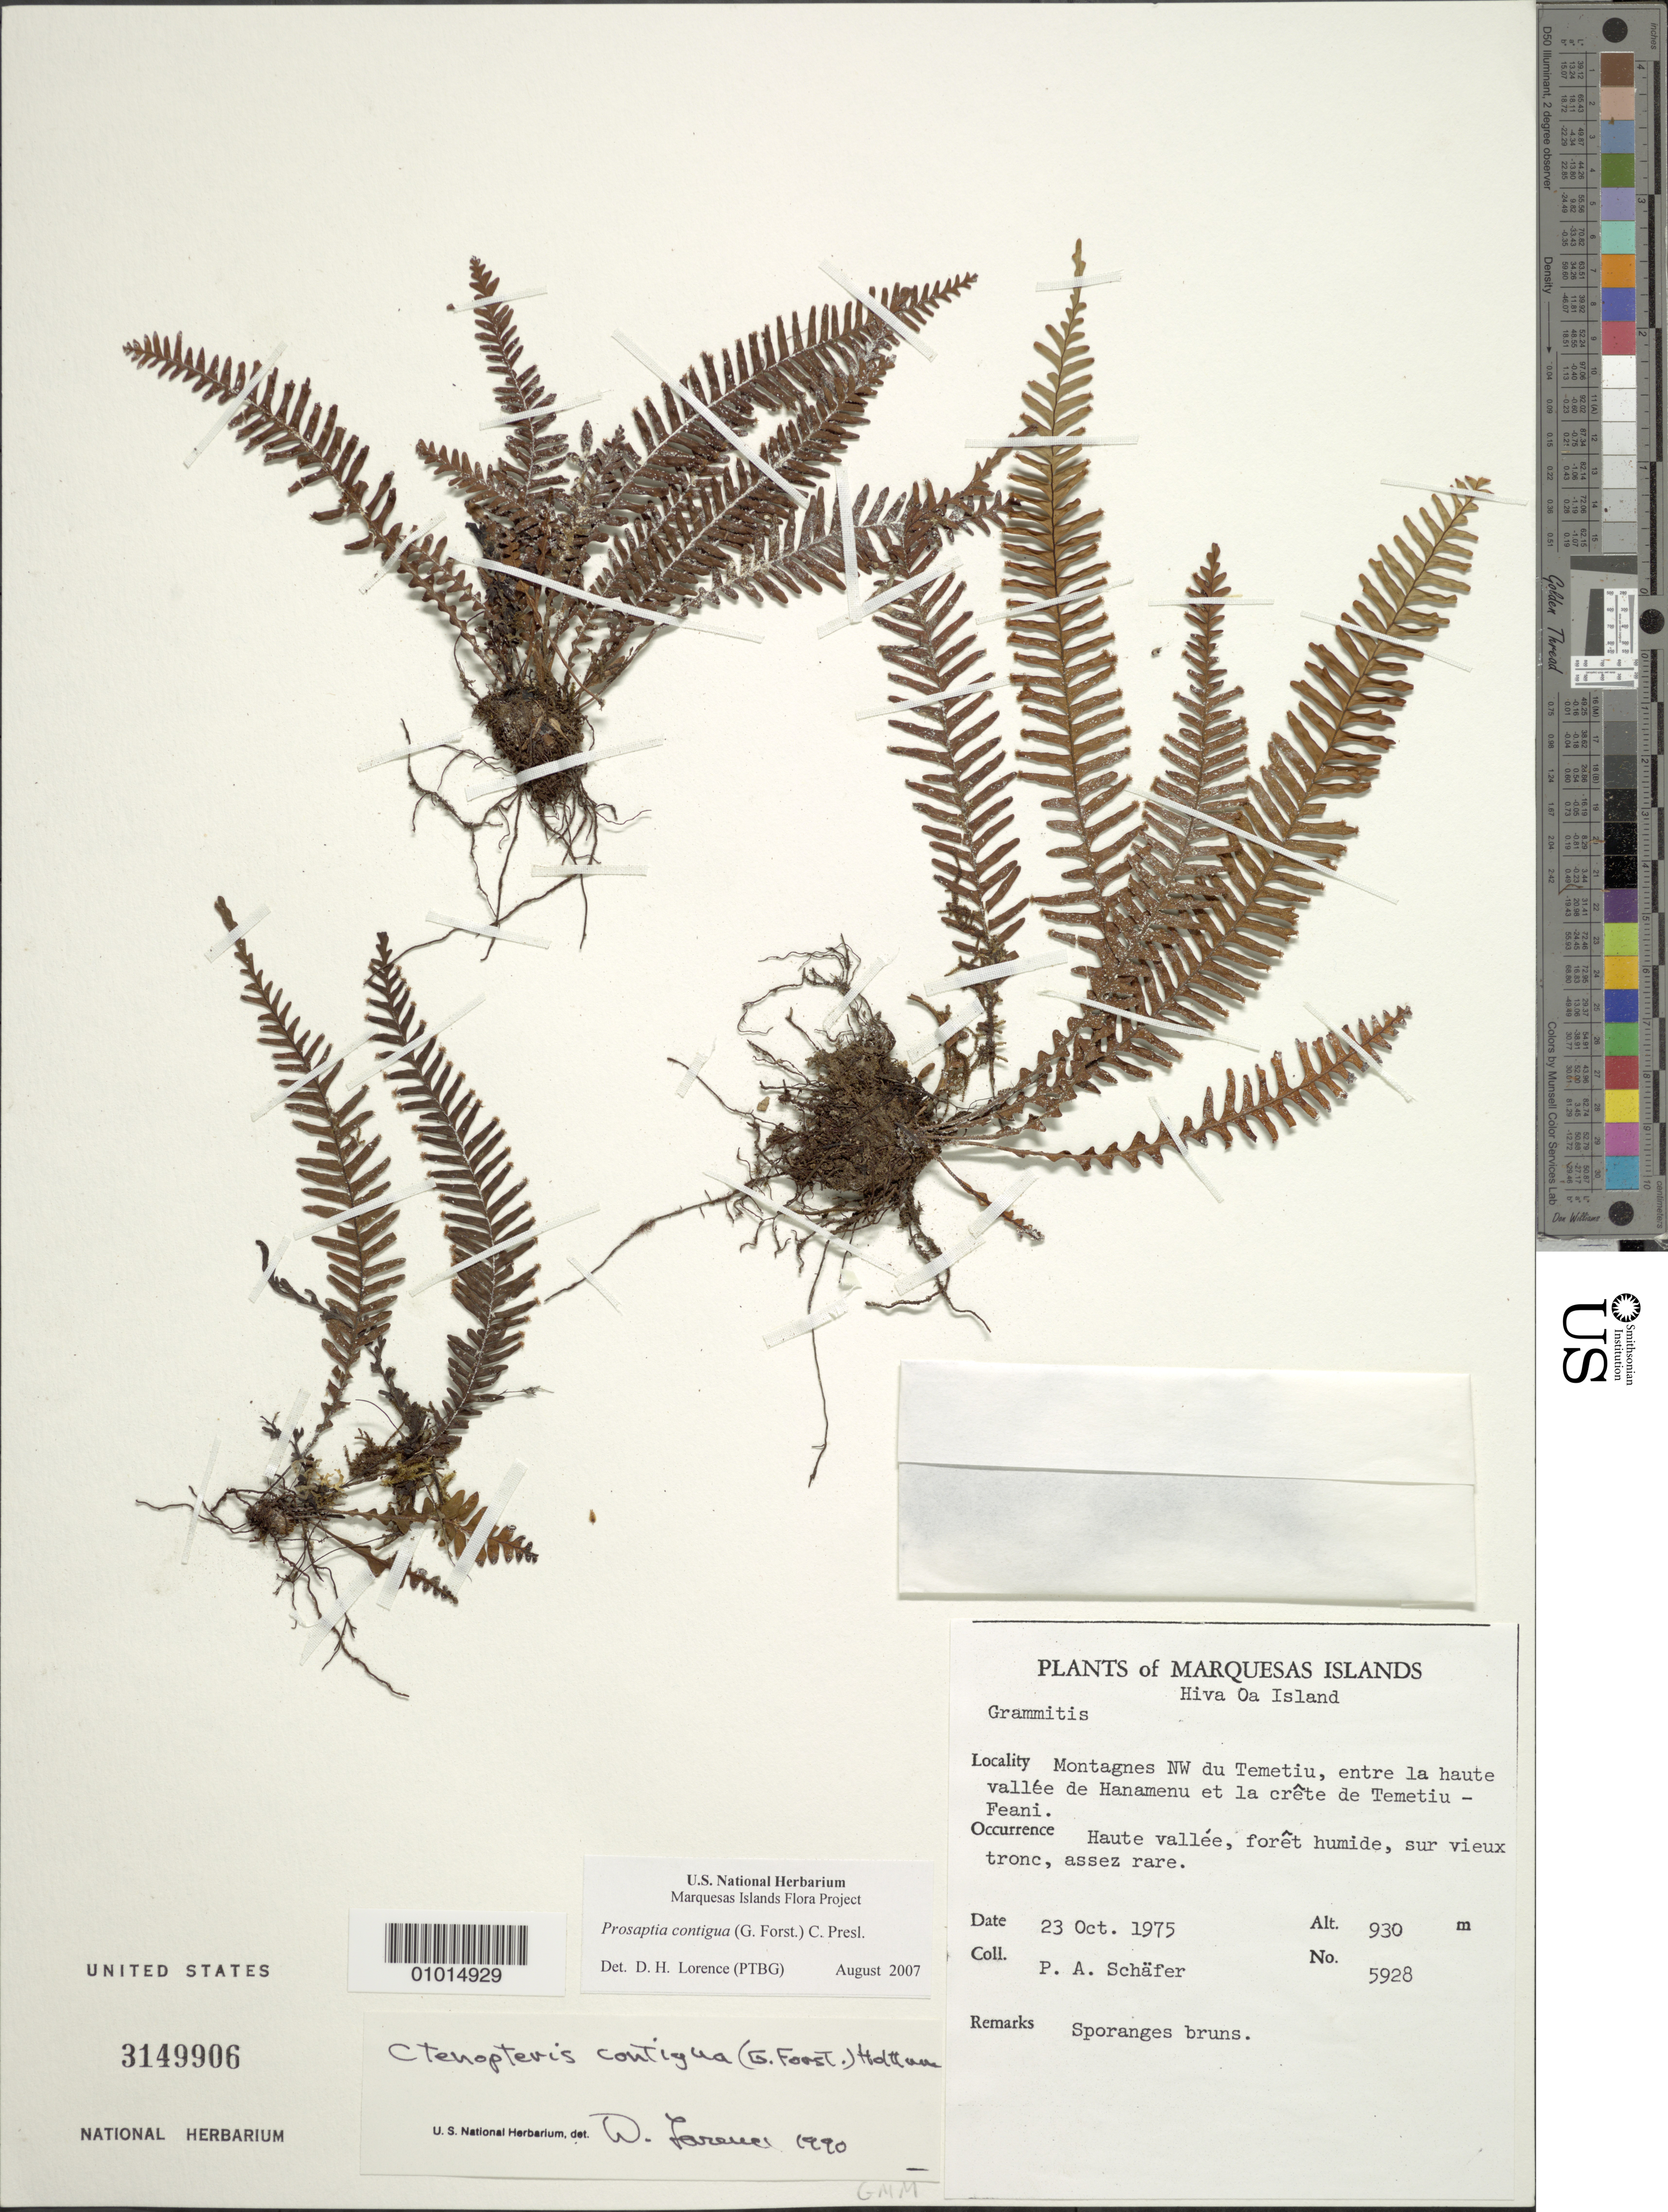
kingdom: Plantae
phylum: Tracheophyta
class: Polypodiopsida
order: Polypodiales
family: Polypodiaceae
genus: Prosaptia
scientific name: Prosaptia contigua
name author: (G. Forst.) Presl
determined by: Lorence, David H., (PTBG), National Tropical Botanical Garden (UNITED STATES)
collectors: P. A. Schäfer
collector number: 5928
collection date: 1975-10-23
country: French Polynesia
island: Hiva Oa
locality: Montagnes NW du Temetiu, entre la haute vallée de Hanamenu et la crête de Temetiu-Feani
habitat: Haute vallée, forêt humide, sur vieux tronc, assez rare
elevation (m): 930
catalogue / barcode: US 3149906